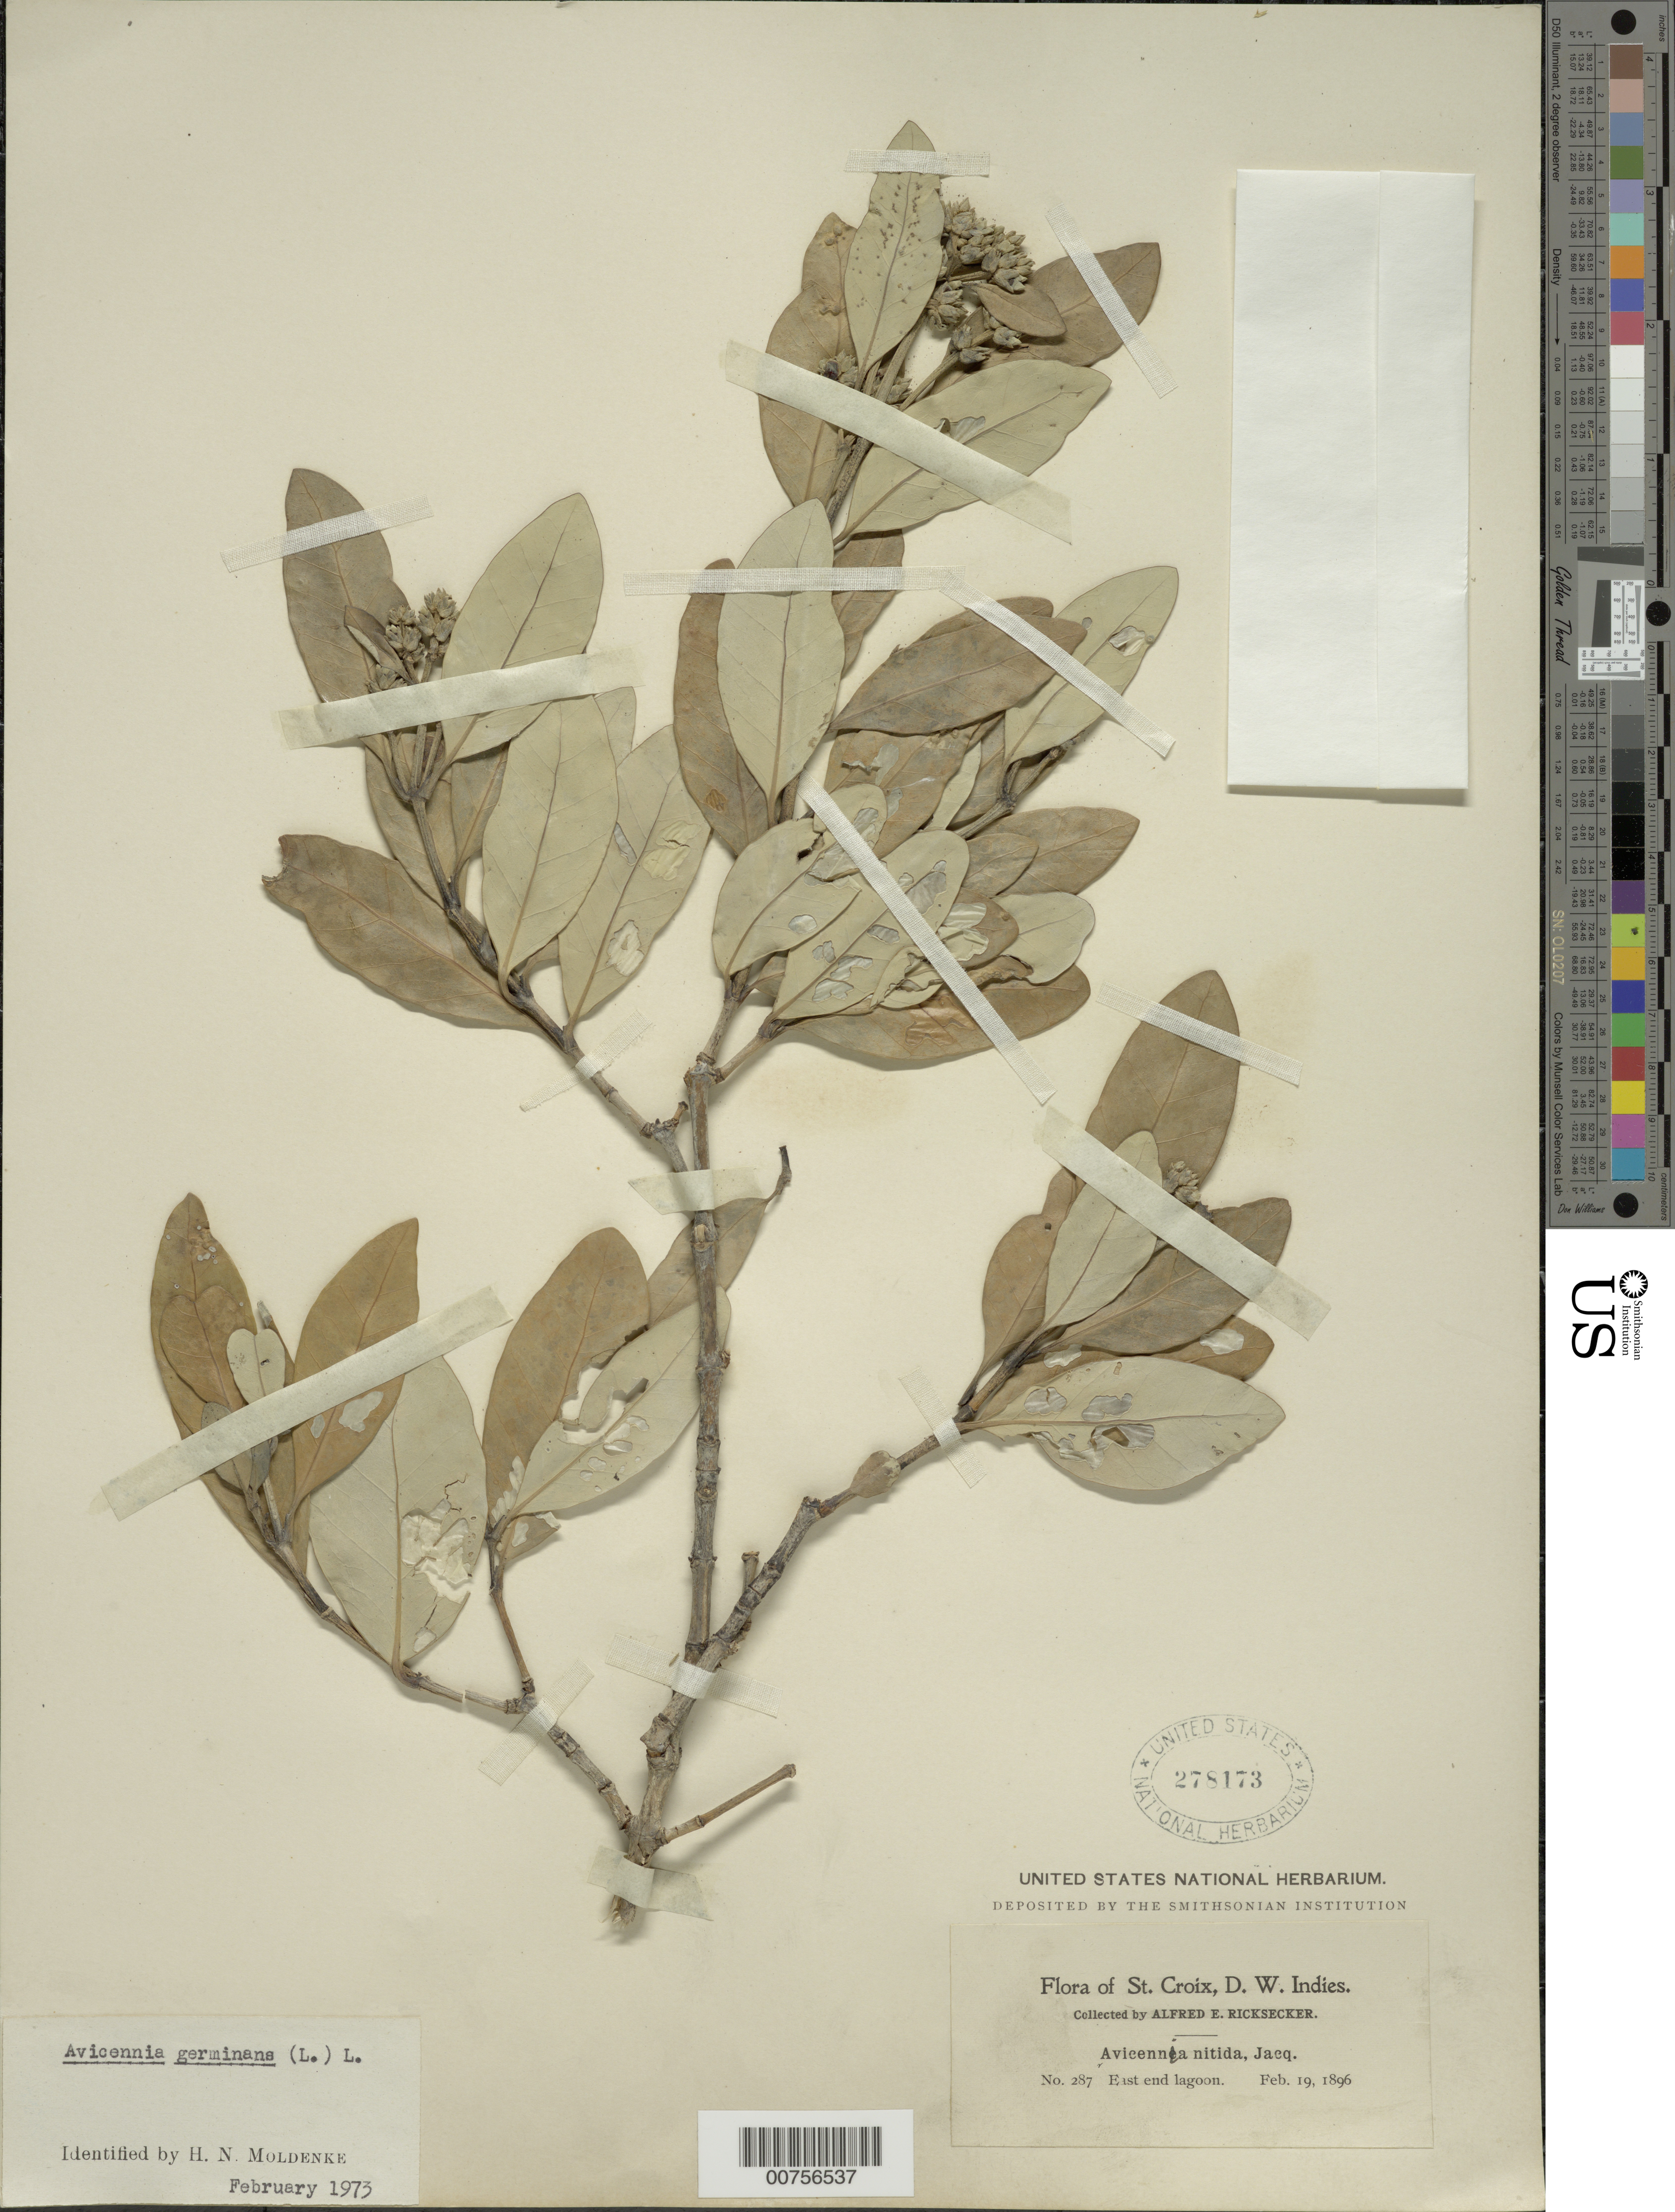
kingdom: Plantae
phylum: Tracheophyta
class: Magnoliopsida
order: Lamiales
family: Acanthaceae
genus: Avicennia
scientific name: Avicennia germinans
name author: (L.) L.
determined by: Moldenke, H. N.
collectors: A. E. Ricksecker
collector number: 287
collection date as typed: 19 Feb 1896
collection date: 1896-02-19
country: U.S. Virgin Islands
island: St. Croix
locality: East end lagoon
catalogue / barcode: US 278173